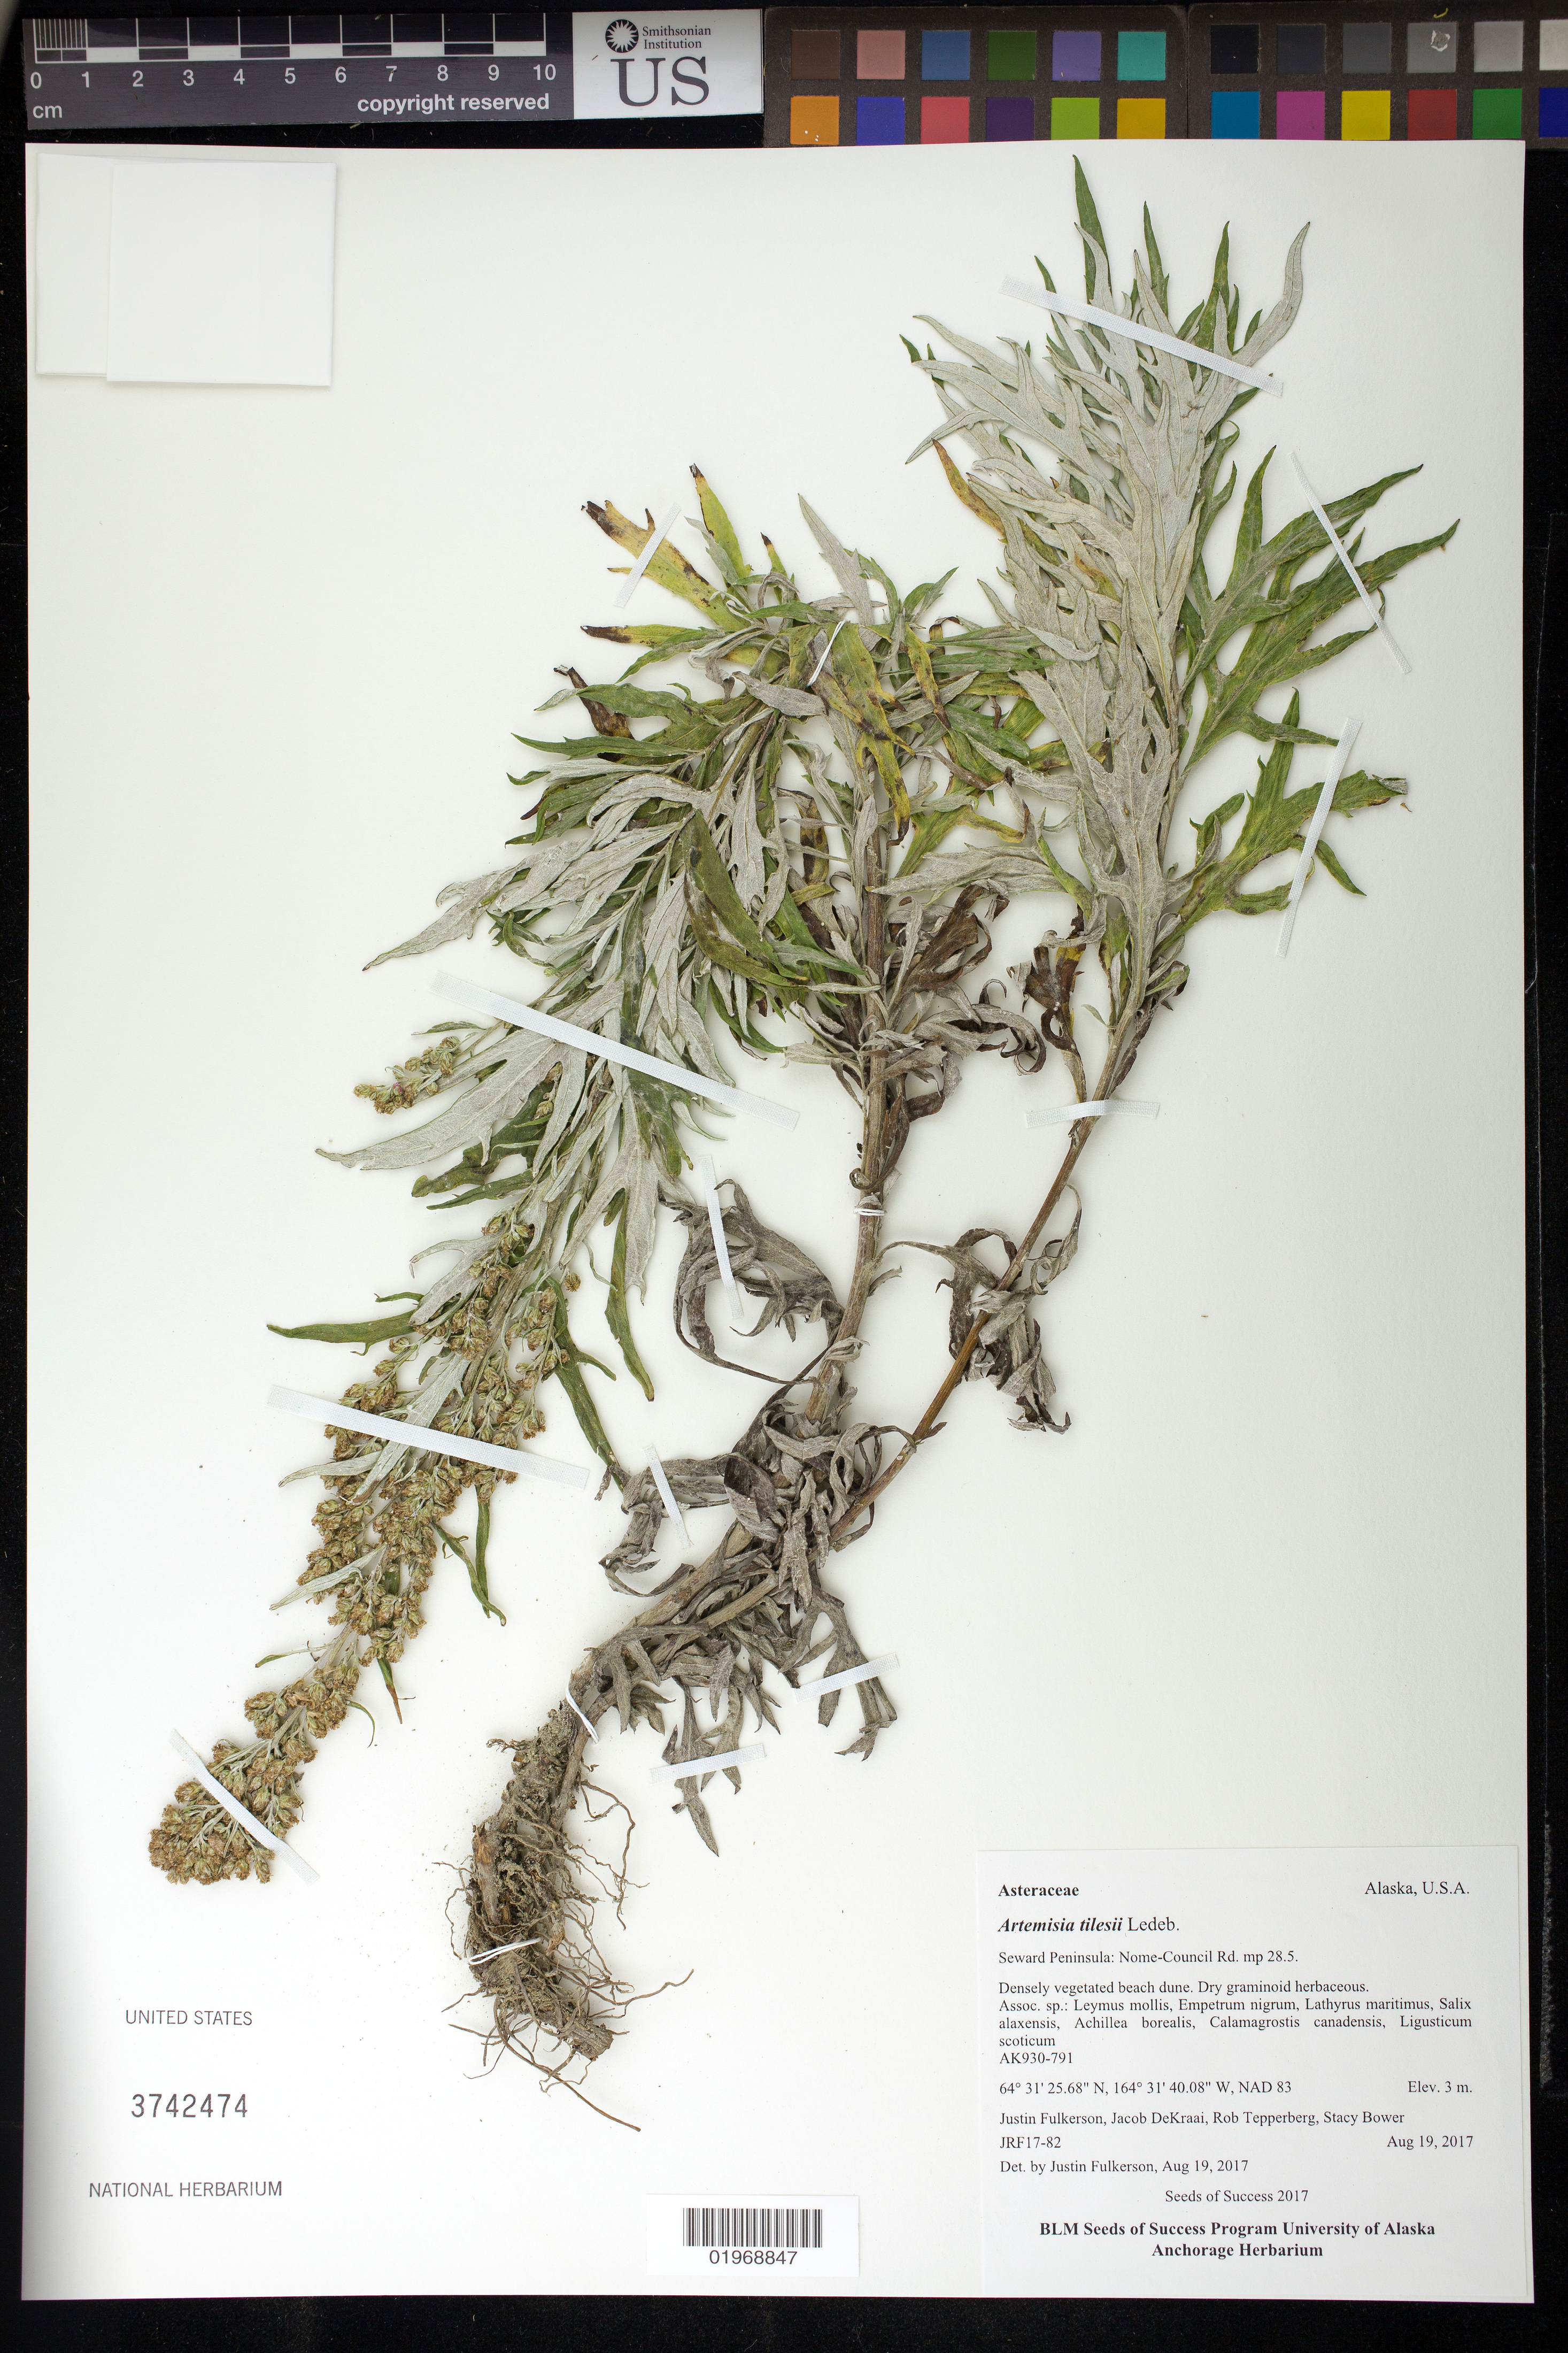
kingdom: Plantae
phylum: Tracheophyta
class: Magnoliopsida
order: Asterales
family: Asteraceae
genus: Artemisia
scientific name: Artemisia tilesii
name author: Ledeb.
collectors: J. Fulkerson, J. DeKraai, R. Tepperberg & S. Bower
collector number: JRF17-82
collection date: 2017-08-19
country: United States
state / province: Alaska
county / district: Nome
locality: Seward Peninsula, Nome Council Rd. 28.5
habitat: Densely vegitated beach dune.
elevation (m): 1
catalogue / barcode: US 3742474